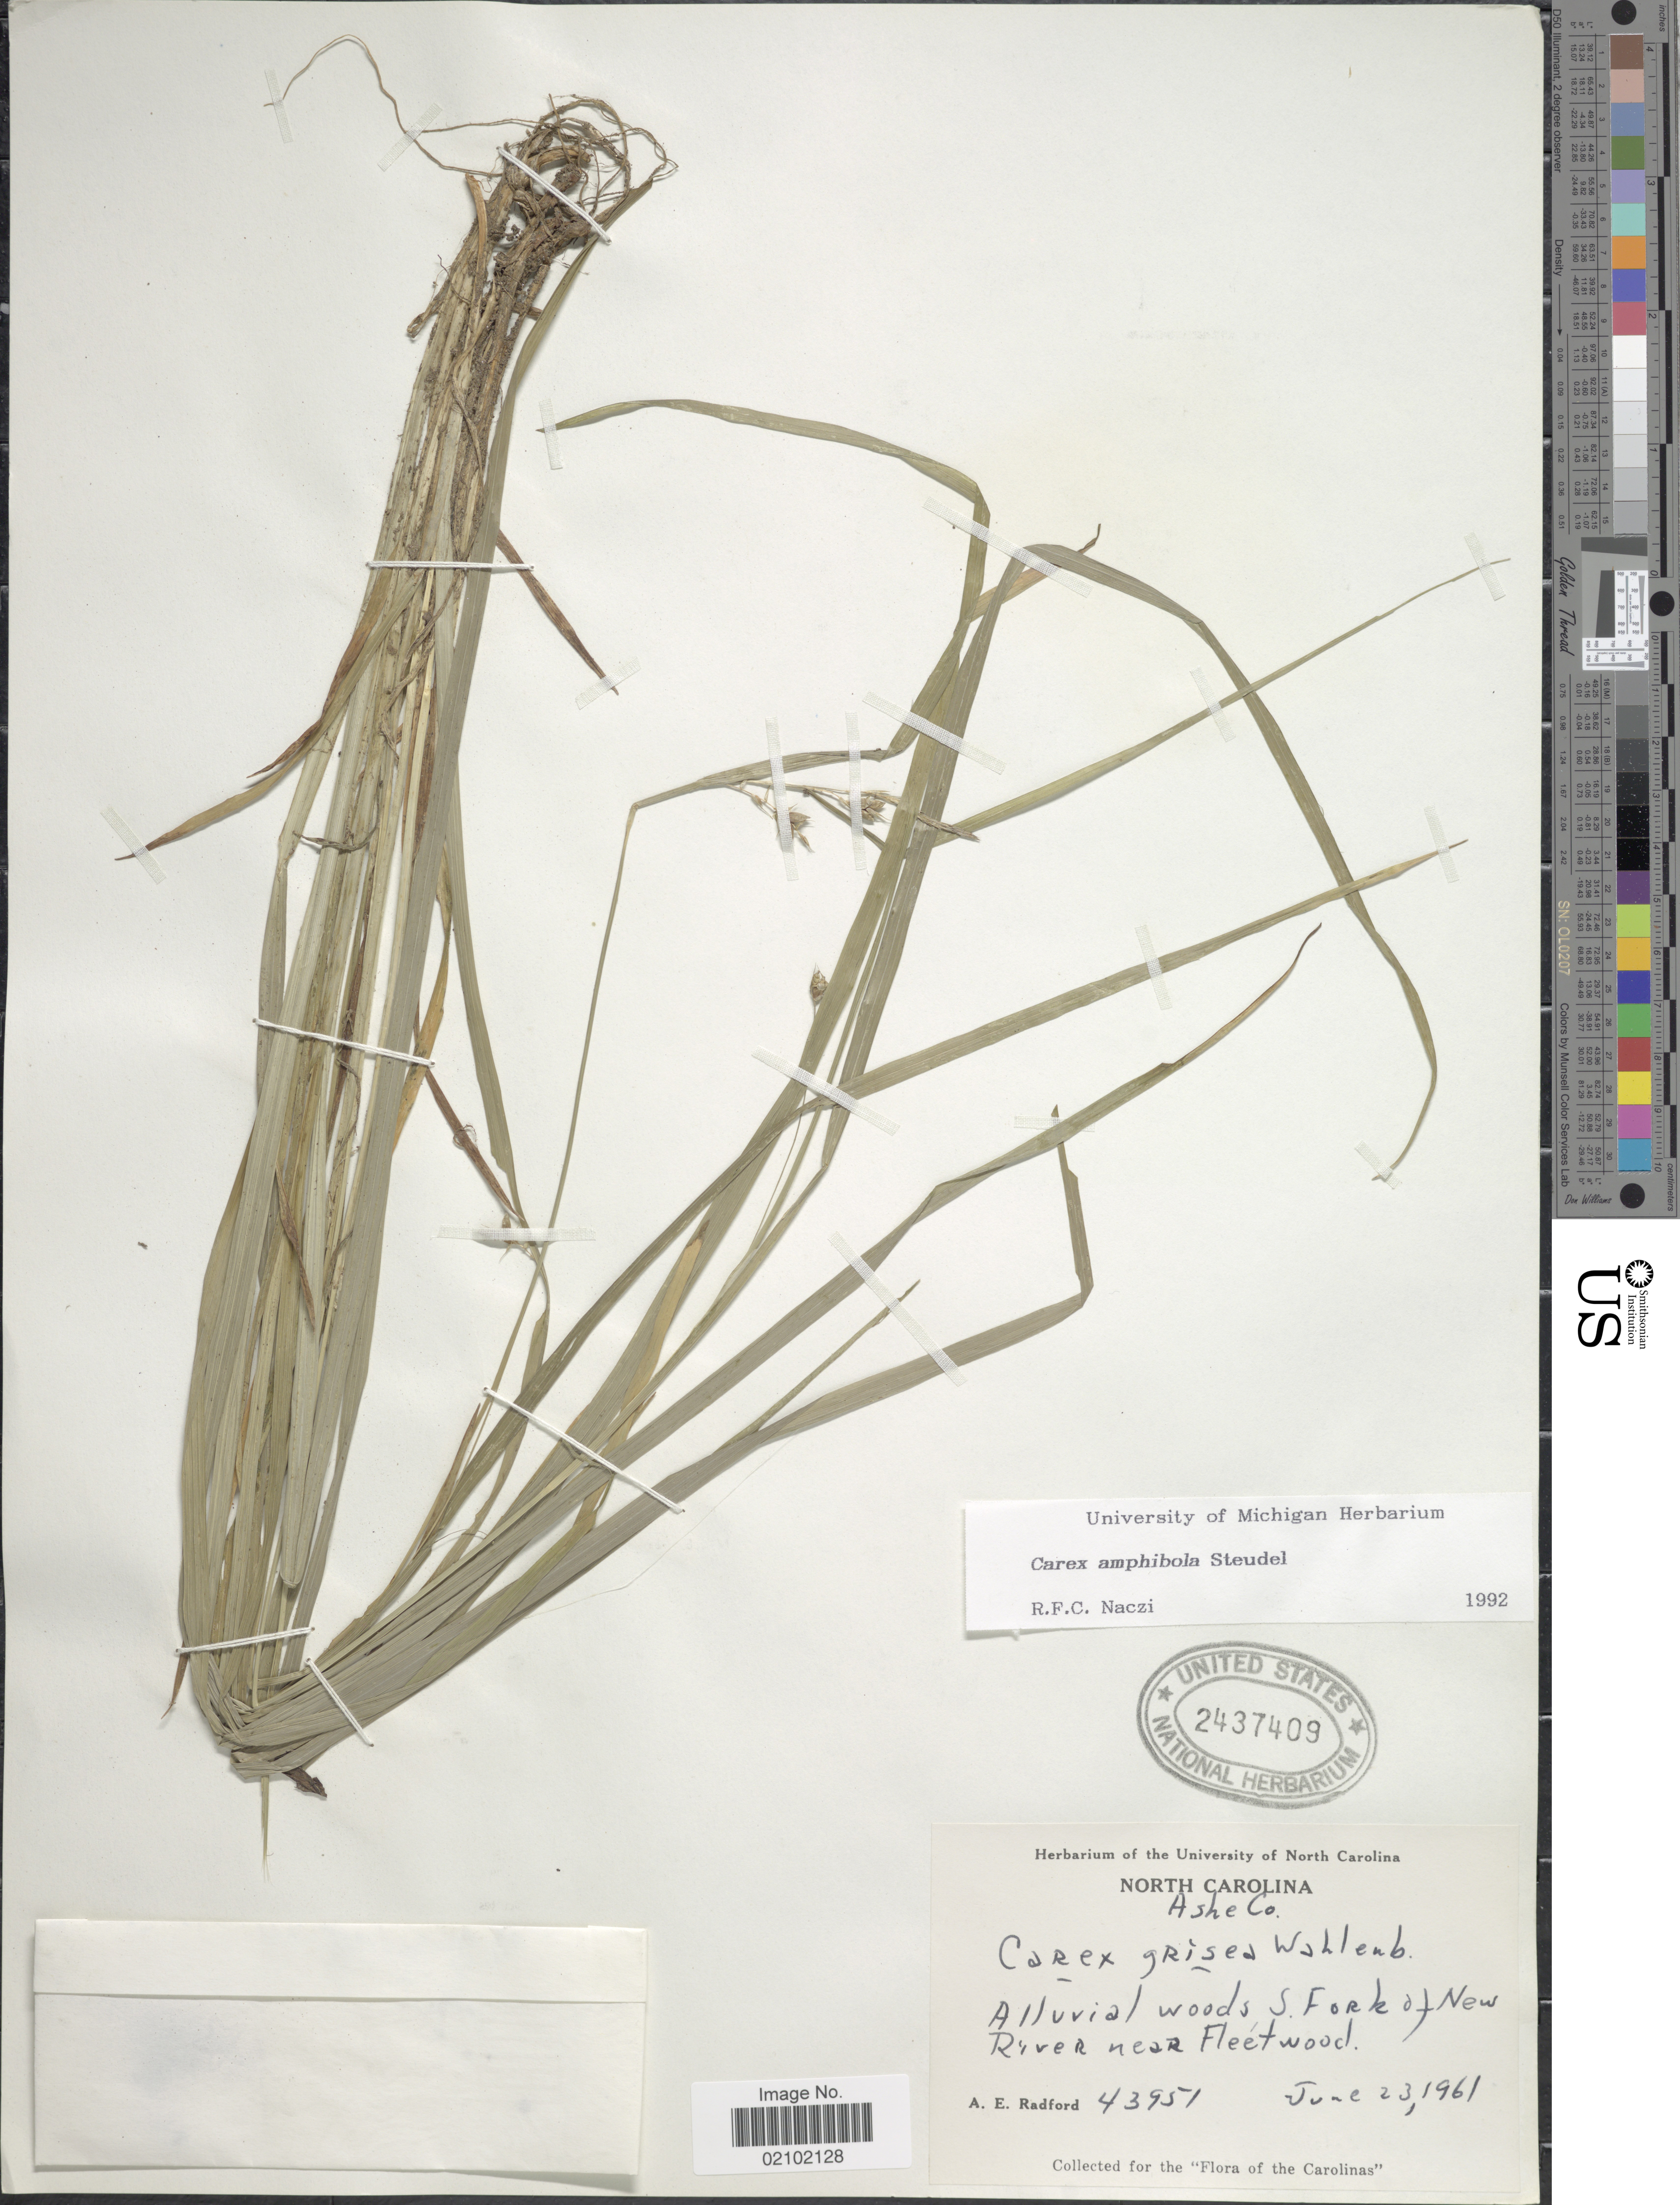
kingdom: Plantae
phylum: Tracheophyta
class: Liliopsida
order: Poales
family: Cyperaceae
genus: Carex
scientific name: Carex amphibola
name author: Steud.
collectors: A. E. Radford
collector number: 43951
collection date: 1961-06-23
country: United States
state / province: North Carolina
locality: Ashe Co. S. Fork of New River near Fleetwood.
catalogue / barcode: US 2437409